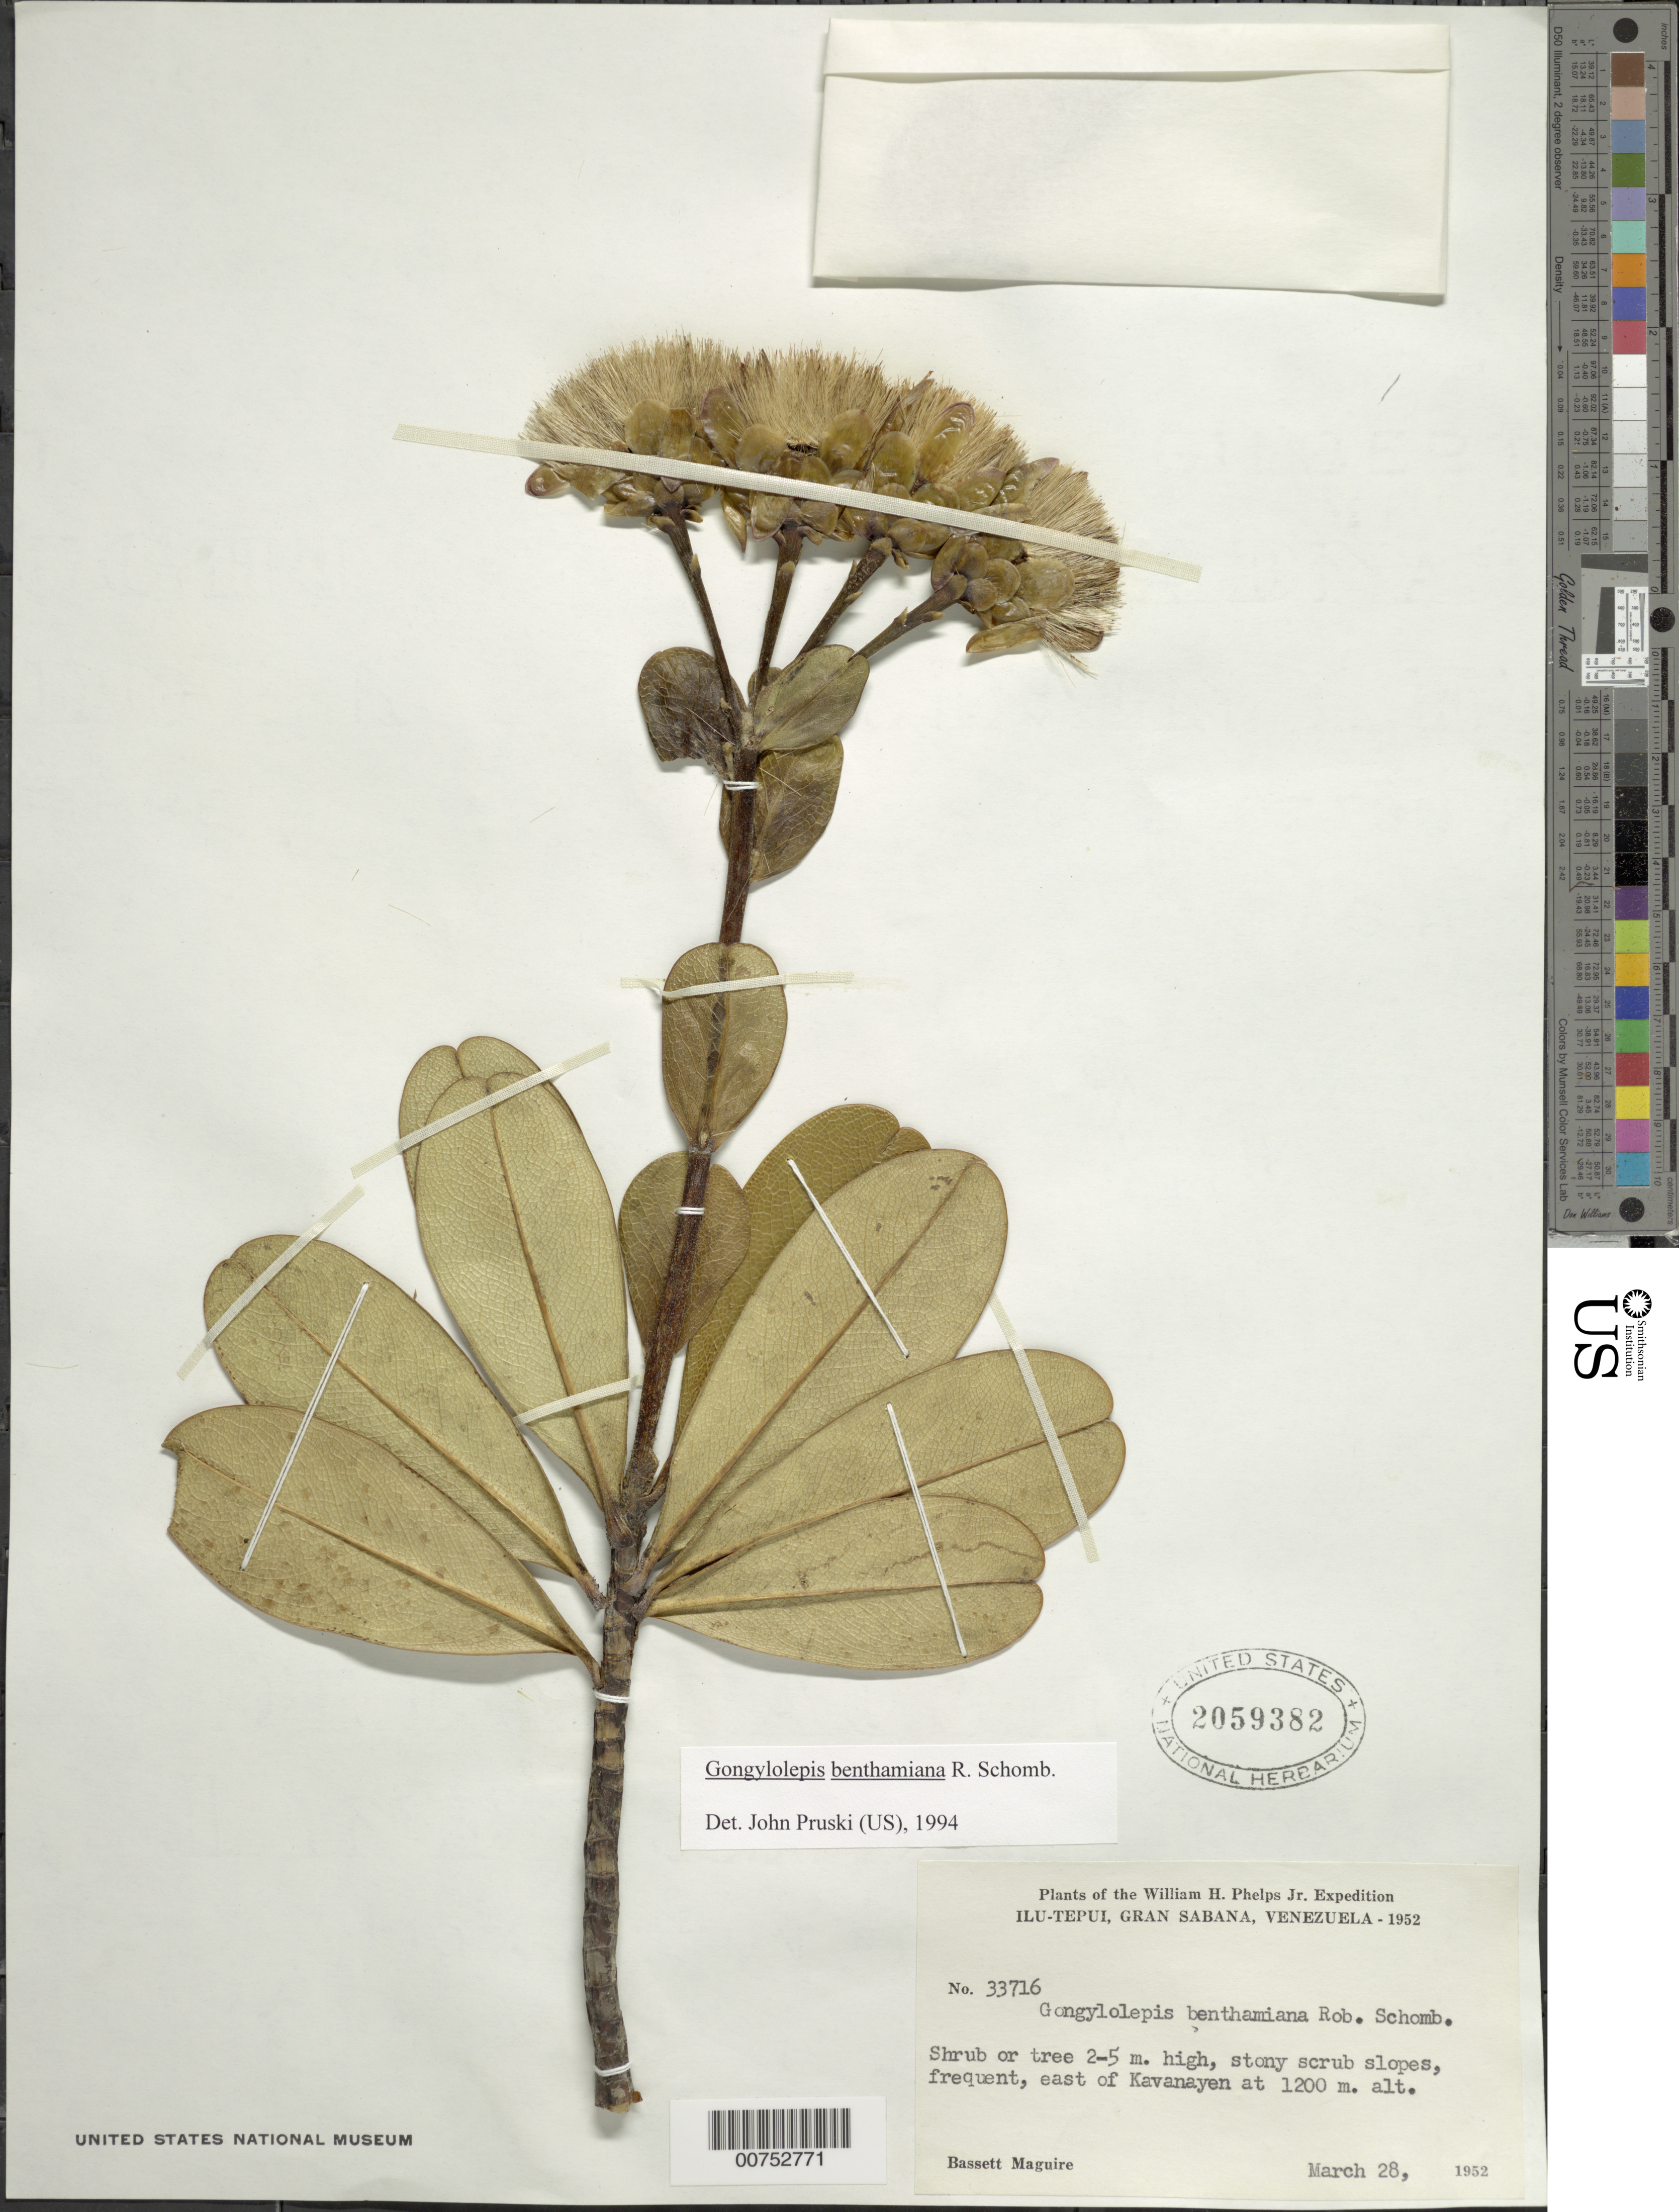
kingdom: Plantae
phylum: Tracheophyta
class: Magnoliopsida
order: Asterales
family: Asteraceae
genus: Gongylolepis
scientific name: Gongylolepis benthamiana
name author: R.H. Schomb.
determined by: Pruski, J. F.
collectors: B. Maguire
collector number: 33716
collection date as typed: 28-Mar-52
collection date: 1952-03-28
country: Venezuela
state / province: Bolívar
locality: Gran Sabana, Ilu-tepuí, Kavanayén Mission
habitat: Stony scrub slopes.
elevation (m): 1200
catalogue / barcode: US 2059382